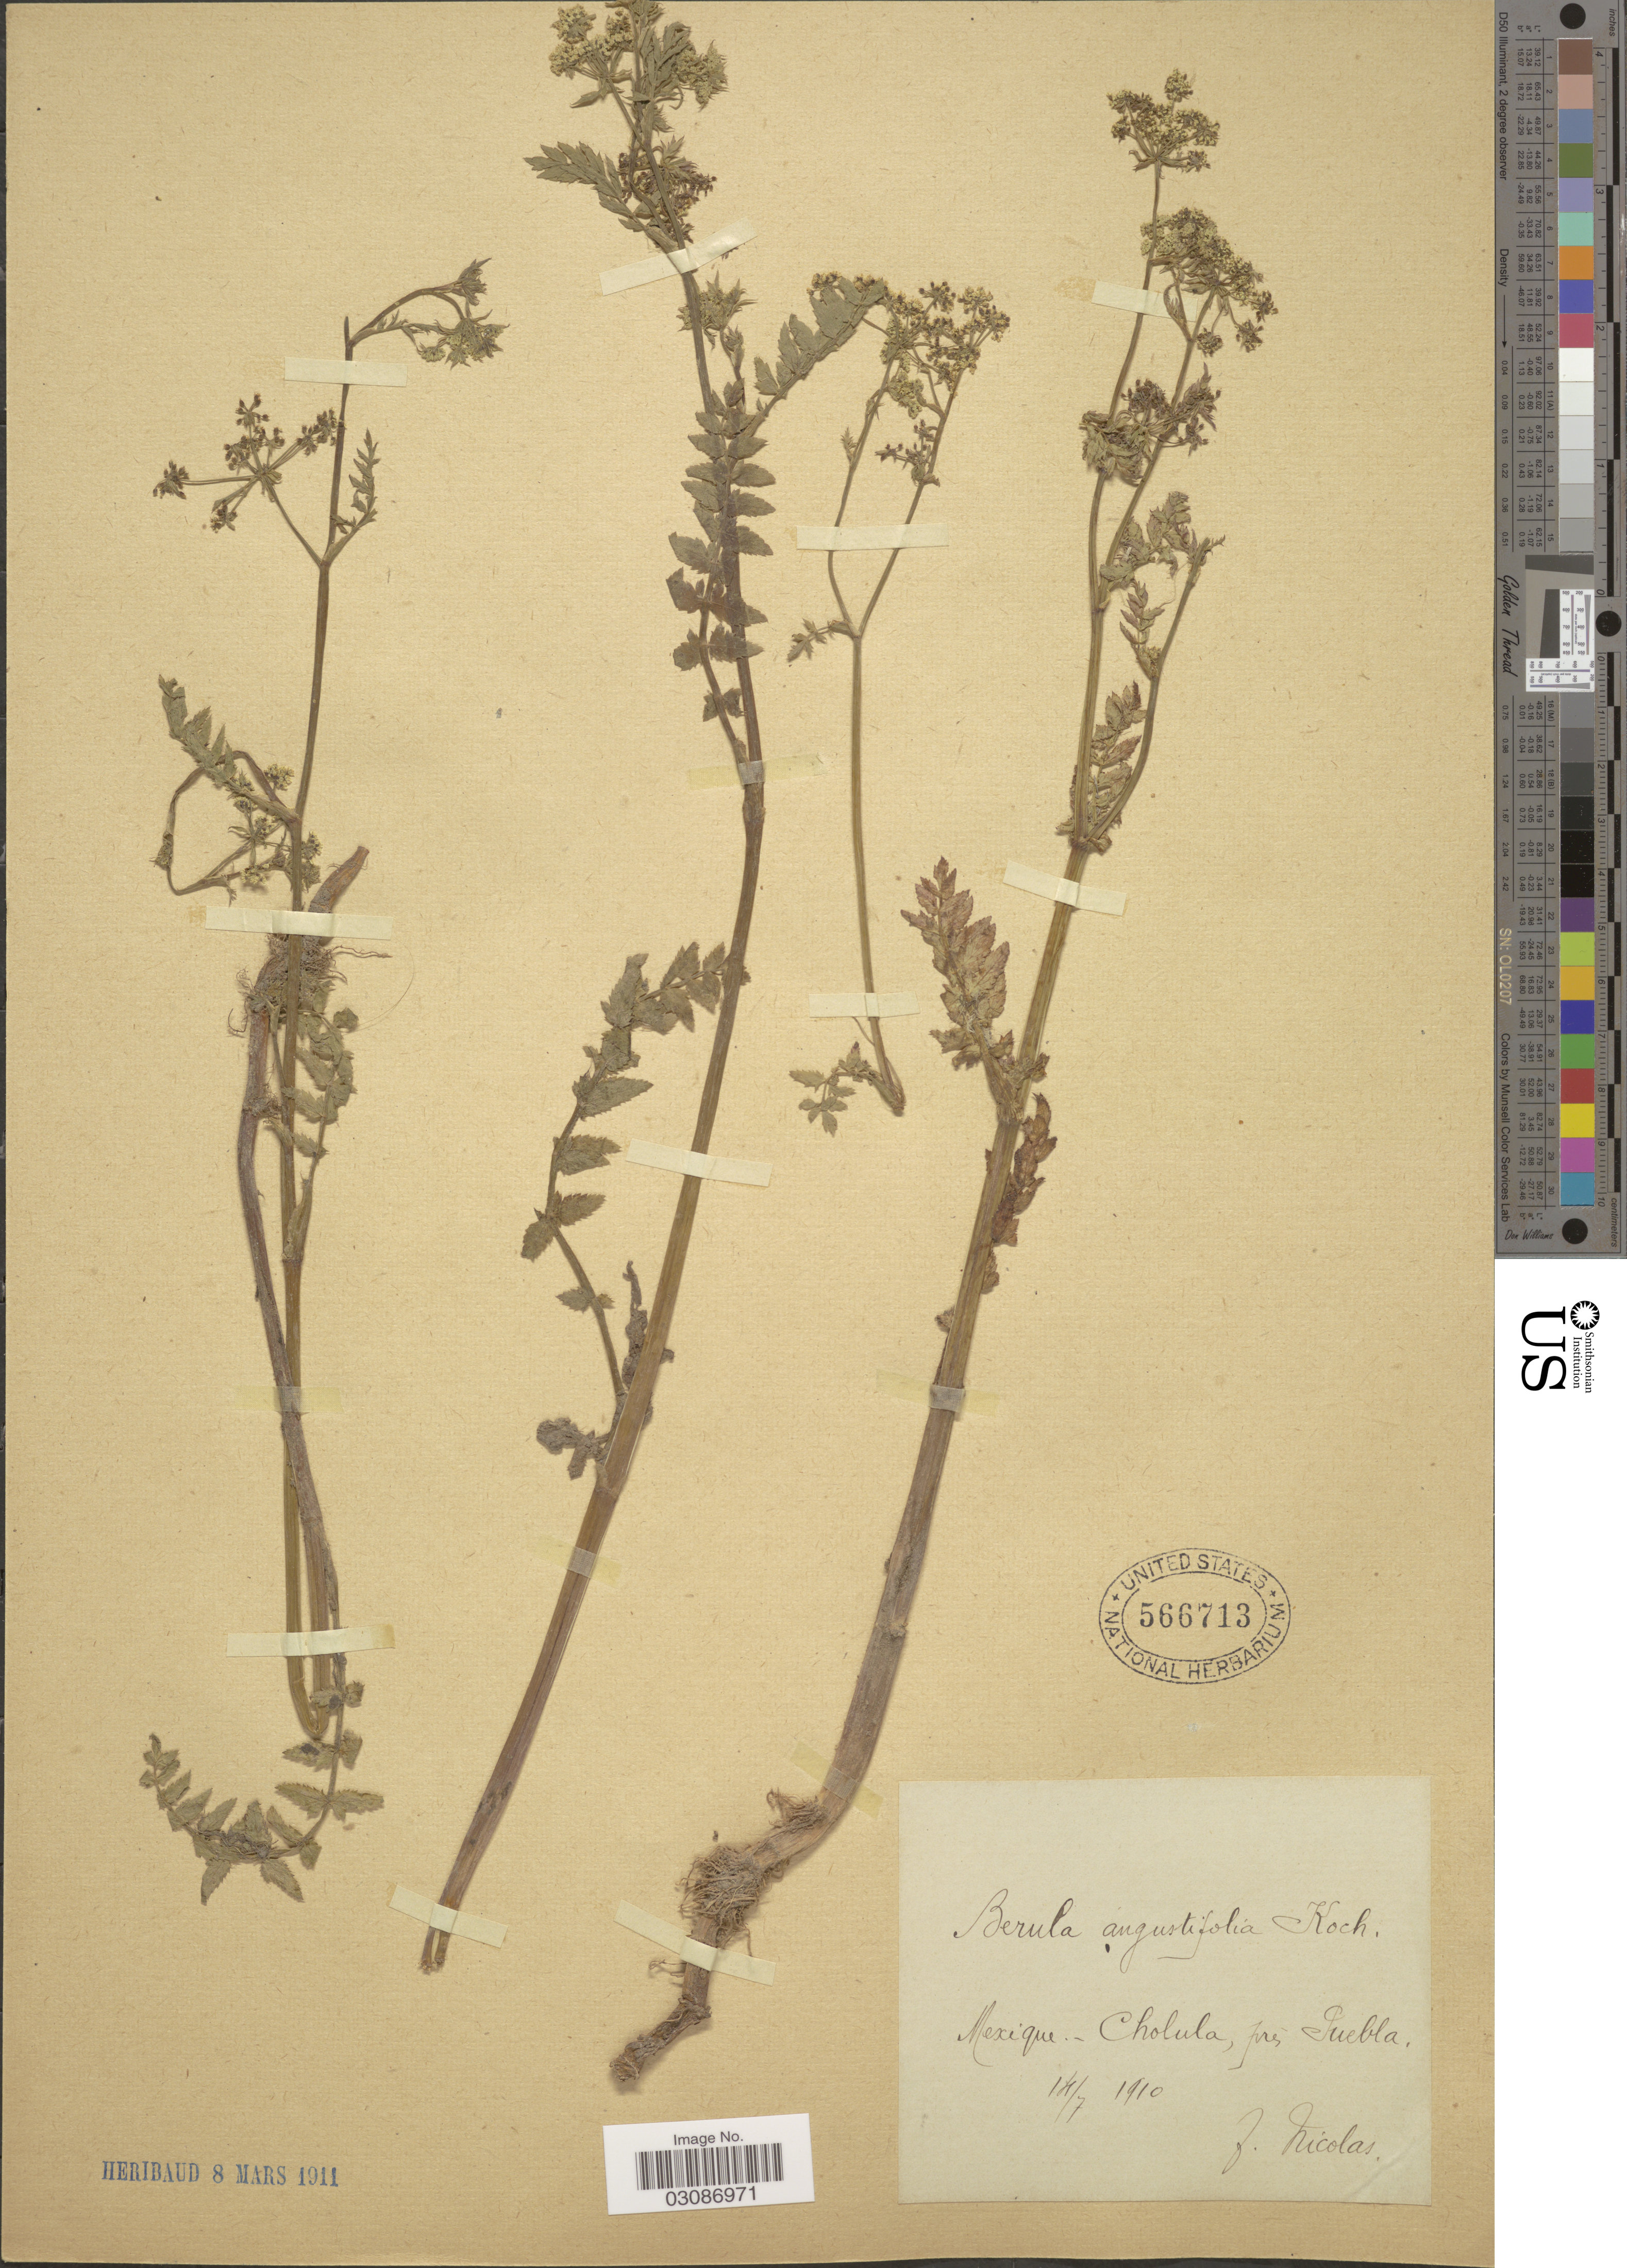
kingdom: Plantae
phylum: Tracheophyta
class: Magnoliopsida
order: Apiales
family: Apiaceae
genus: Berula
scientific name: Berula angustifolia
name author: Mert. & W.D.J. Koch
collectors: F. Nicolas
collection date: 1910-07-14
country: Mexico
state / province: Puebla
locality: Cholula, prés Puebla.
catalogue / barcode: US 566713